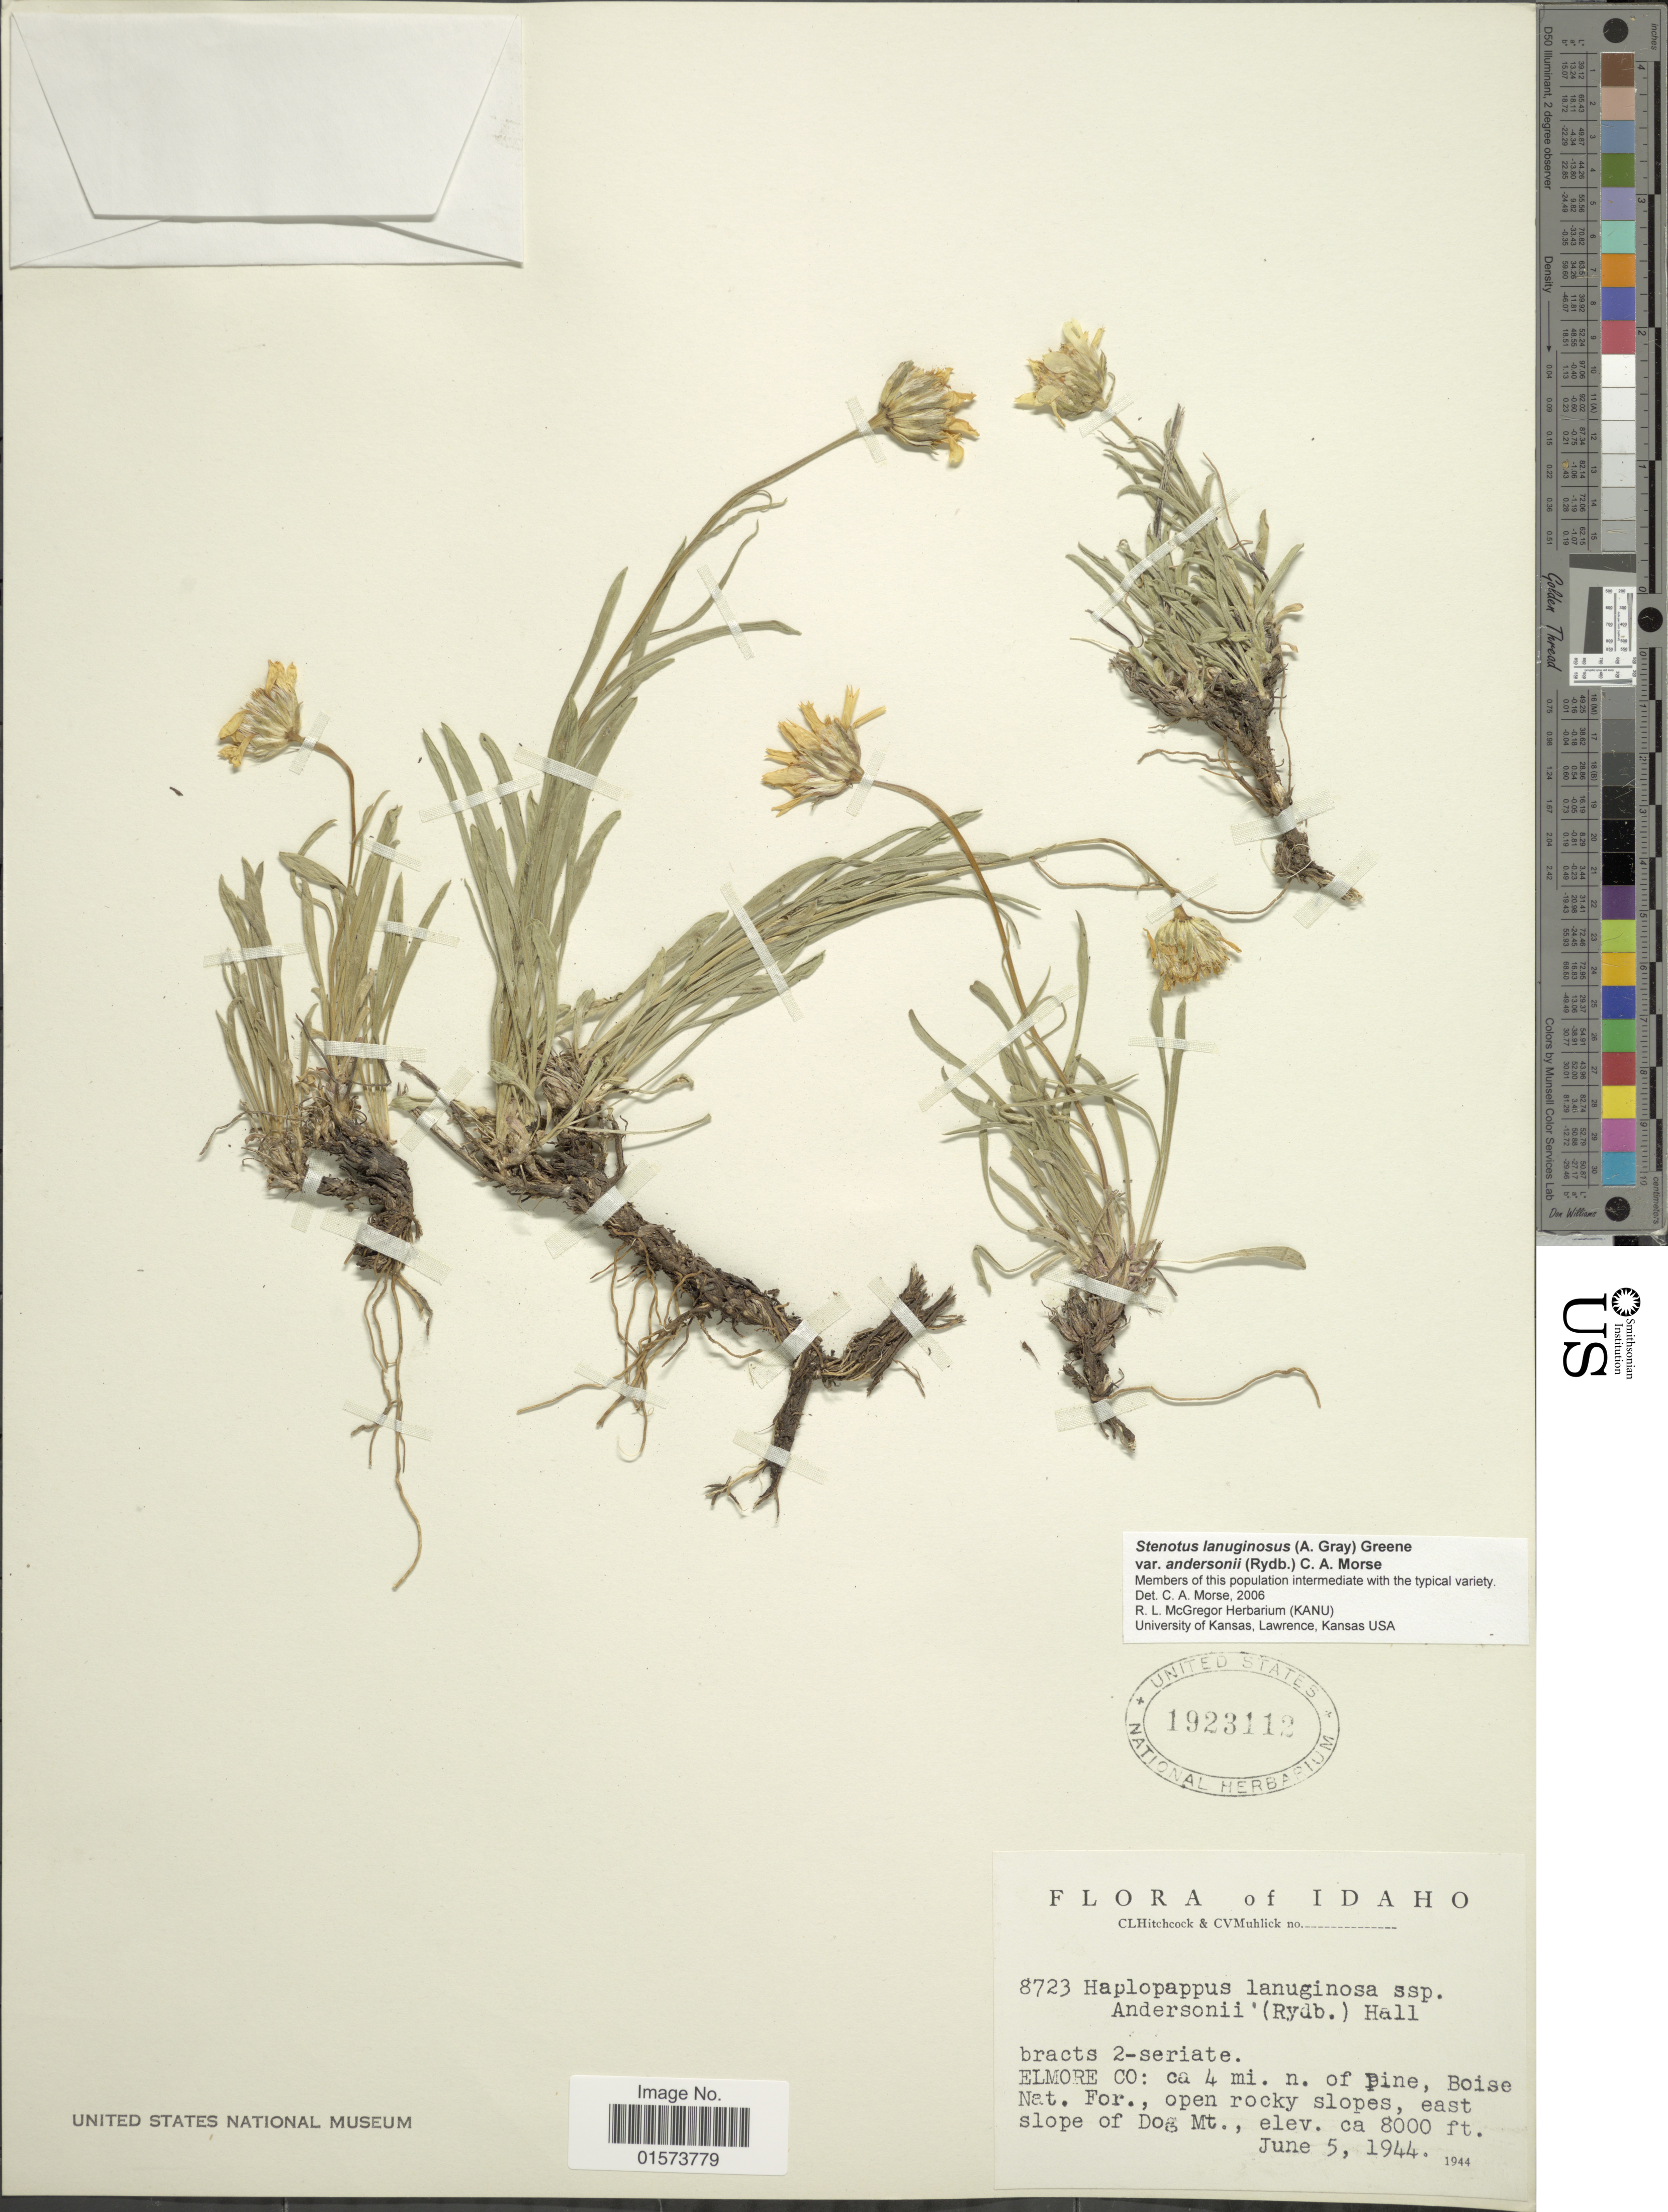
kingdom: Plantae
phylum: Tracheophyta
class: Magnoliopsida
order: Asterales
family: Asteraceae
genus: Stenotus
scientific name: Stenotus lanuginosus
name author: (A. Gray) Greene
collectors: C. L. Hitchcock & C. V. Muhlick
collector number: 8723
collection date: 1944-06-05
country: United States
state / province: Idaho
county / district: Elmore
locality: ca 4 mi. n. of pine, Boise Nat. For., open rocky slopes, east slope of Dog Mt.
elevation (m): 2438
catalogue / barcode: US 1923112